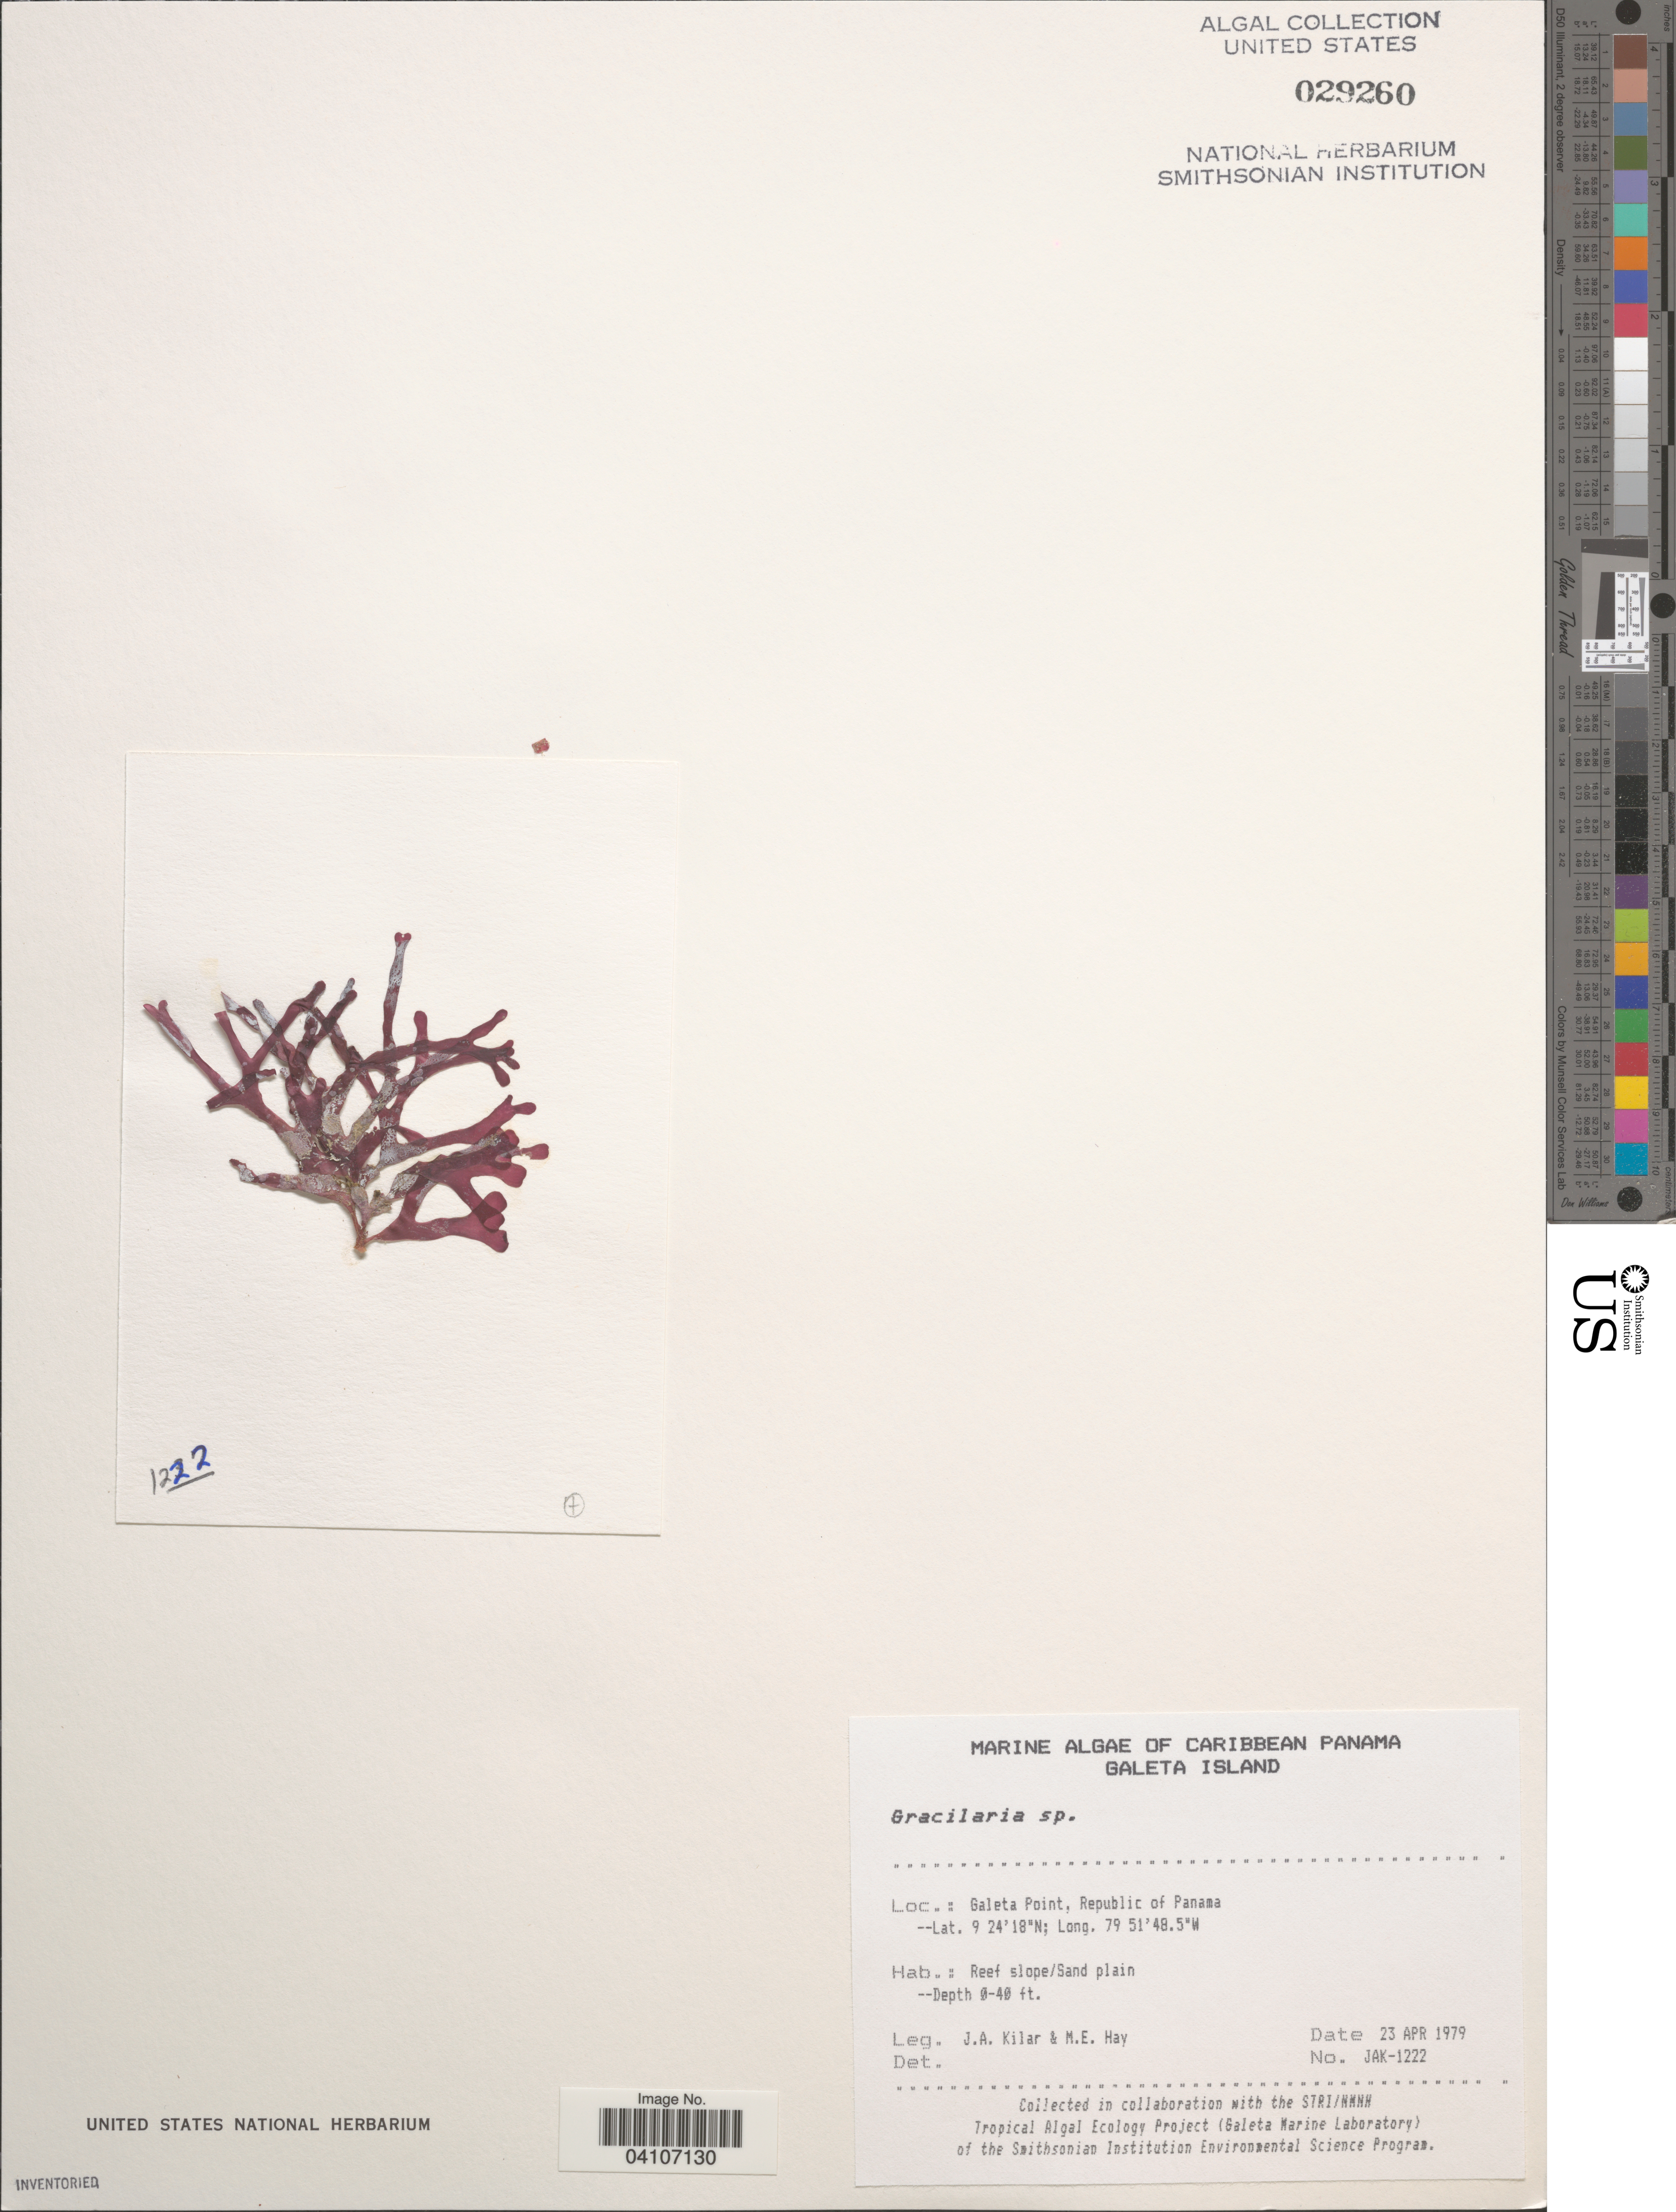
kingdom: Plantae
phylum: Rhodophyta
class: Florideophyceae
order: Gracilariales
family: Gracilariaceae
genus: Gracilaria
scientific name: Gracilaria sp.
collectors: J. A. Kilar & M. E. Hay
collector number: JAK-1222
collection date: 1979-04-23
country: Panama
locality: Caribbean Panama. Galeta Island. Galeta Point, Republic of Panama.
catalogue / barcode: US 29260